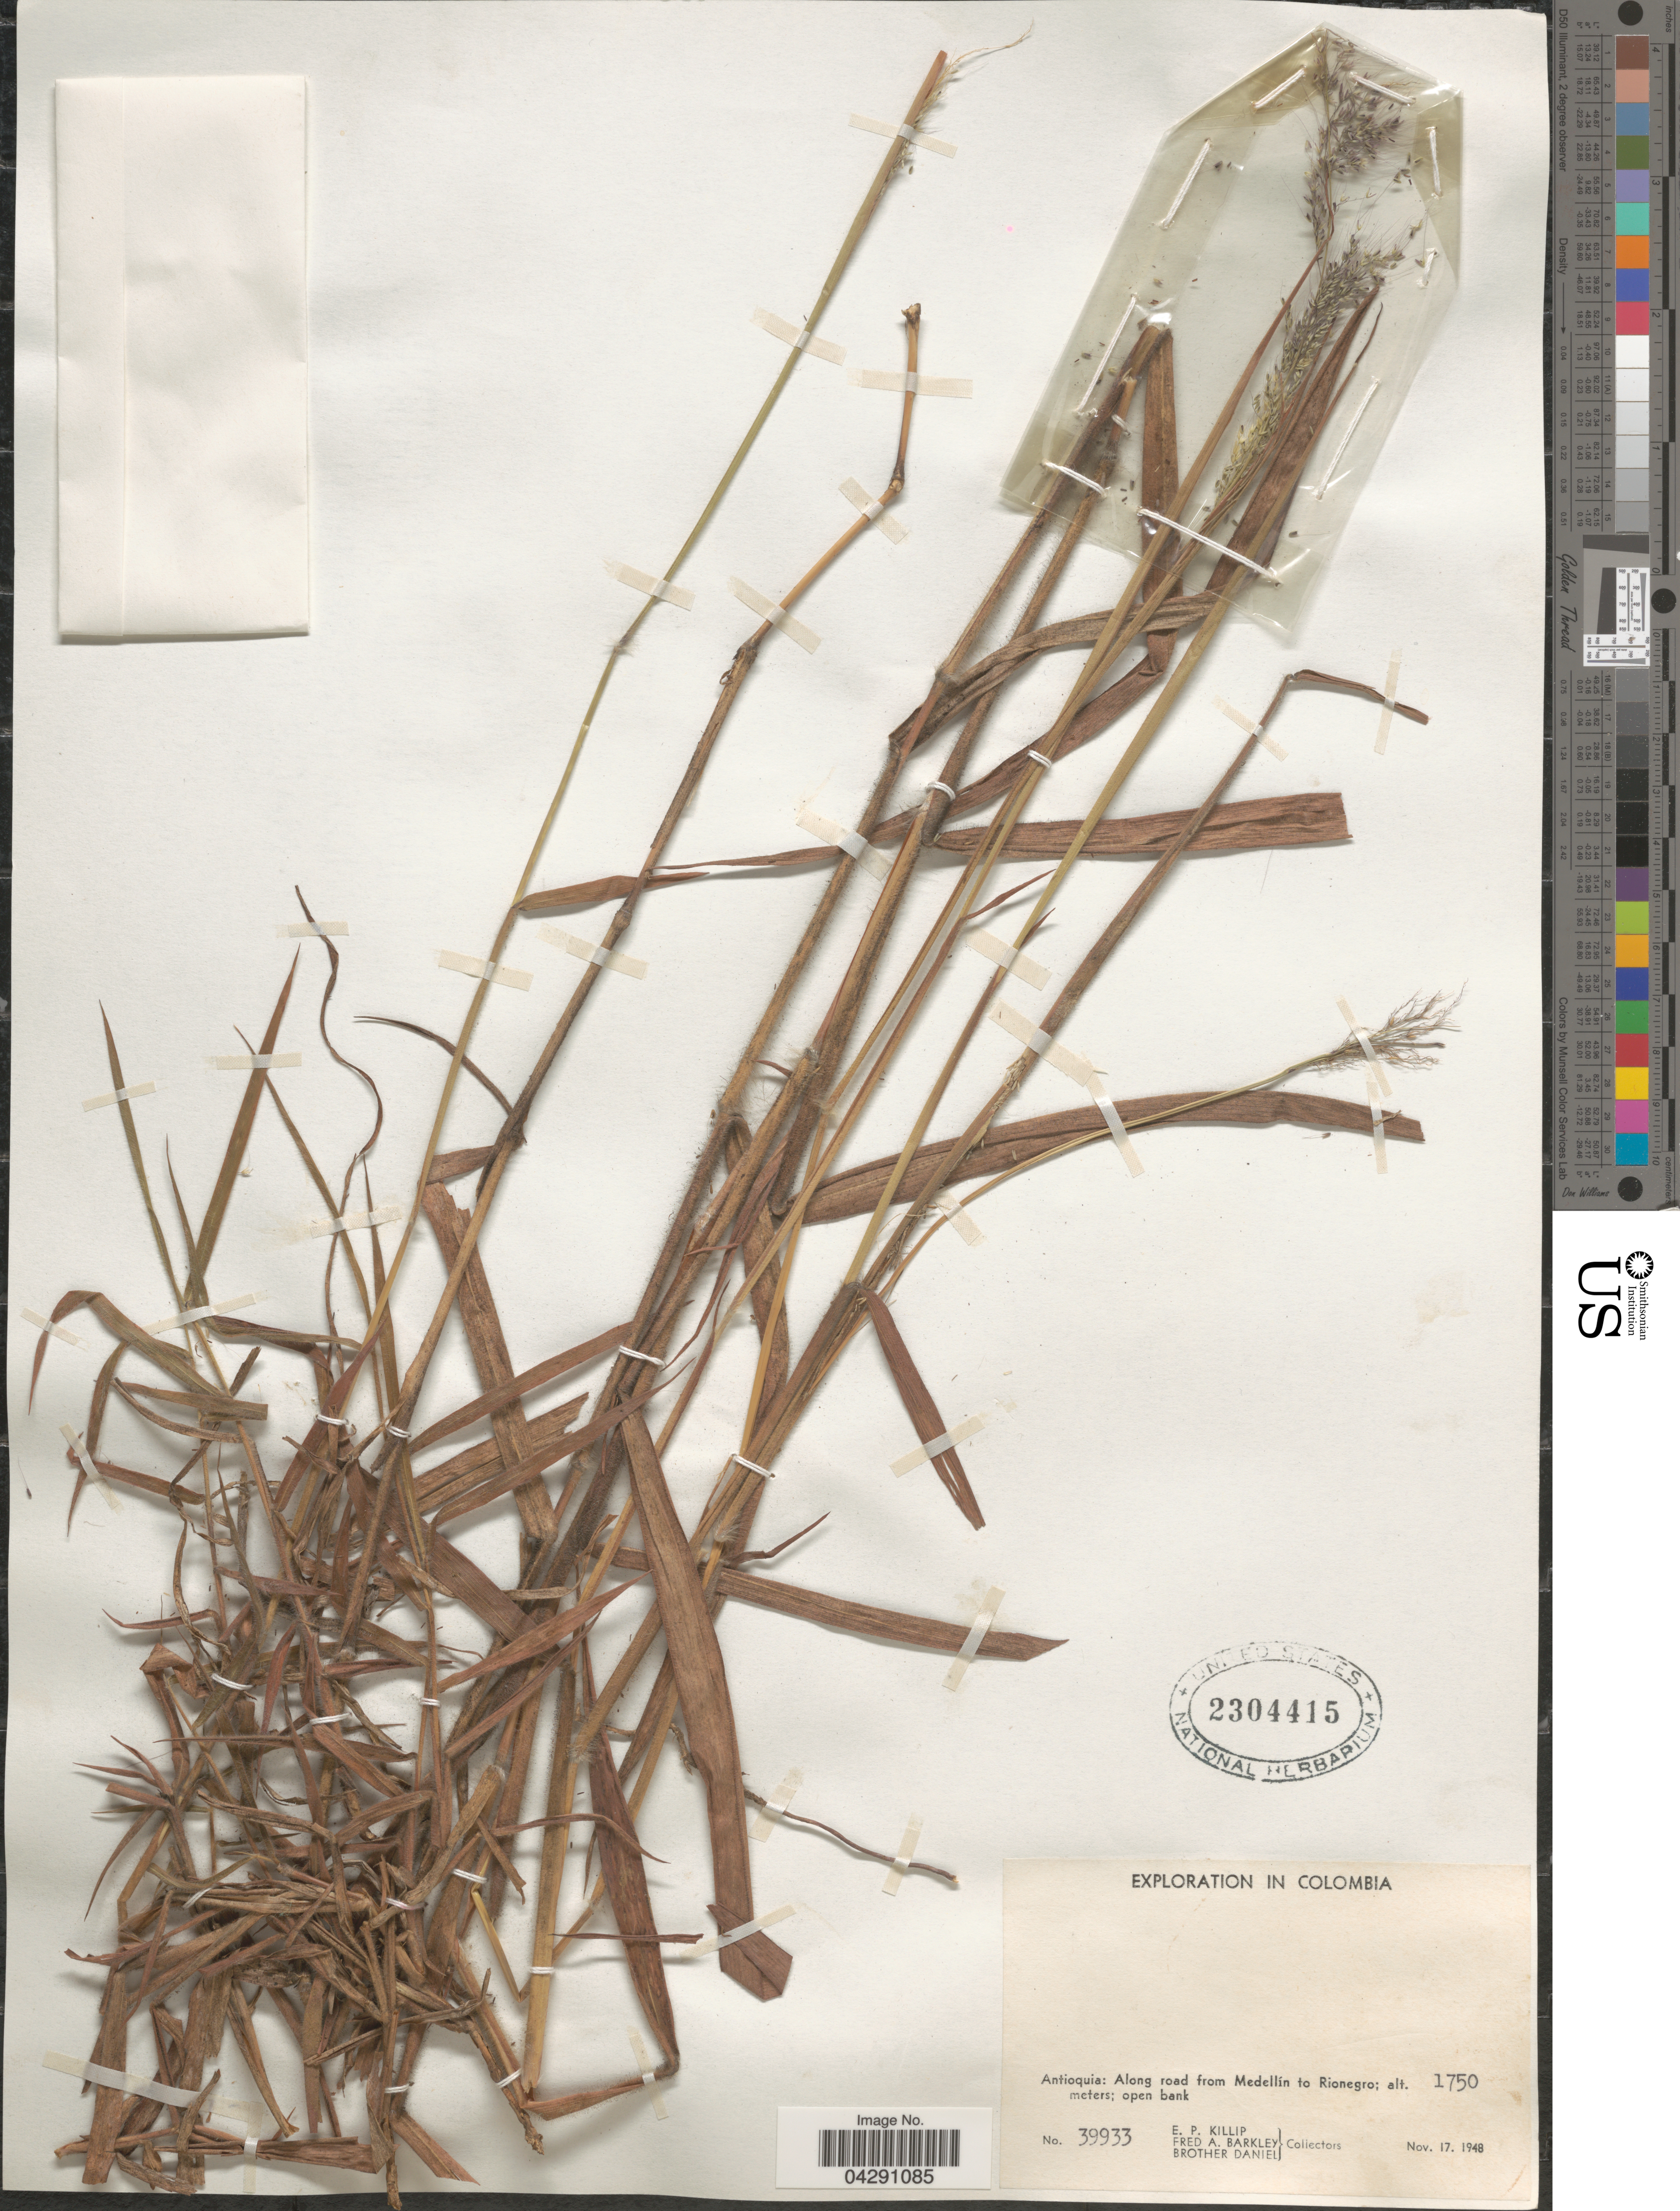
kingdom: Plantae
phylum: Tracheophyta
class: Liliopsida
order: Poales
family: Poaceae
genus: Melinis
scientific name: Melinis minutiflora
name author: P. Beauv.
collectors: E. P. Killip, F. A. Barkley & Bro. Daniel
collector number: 39933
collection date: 1948-11-17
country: Colombia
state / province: Antioquia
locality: Exploration in Colombia. Along road from Medellín to Rionegro.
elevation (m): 1750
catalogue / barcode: US 2304415